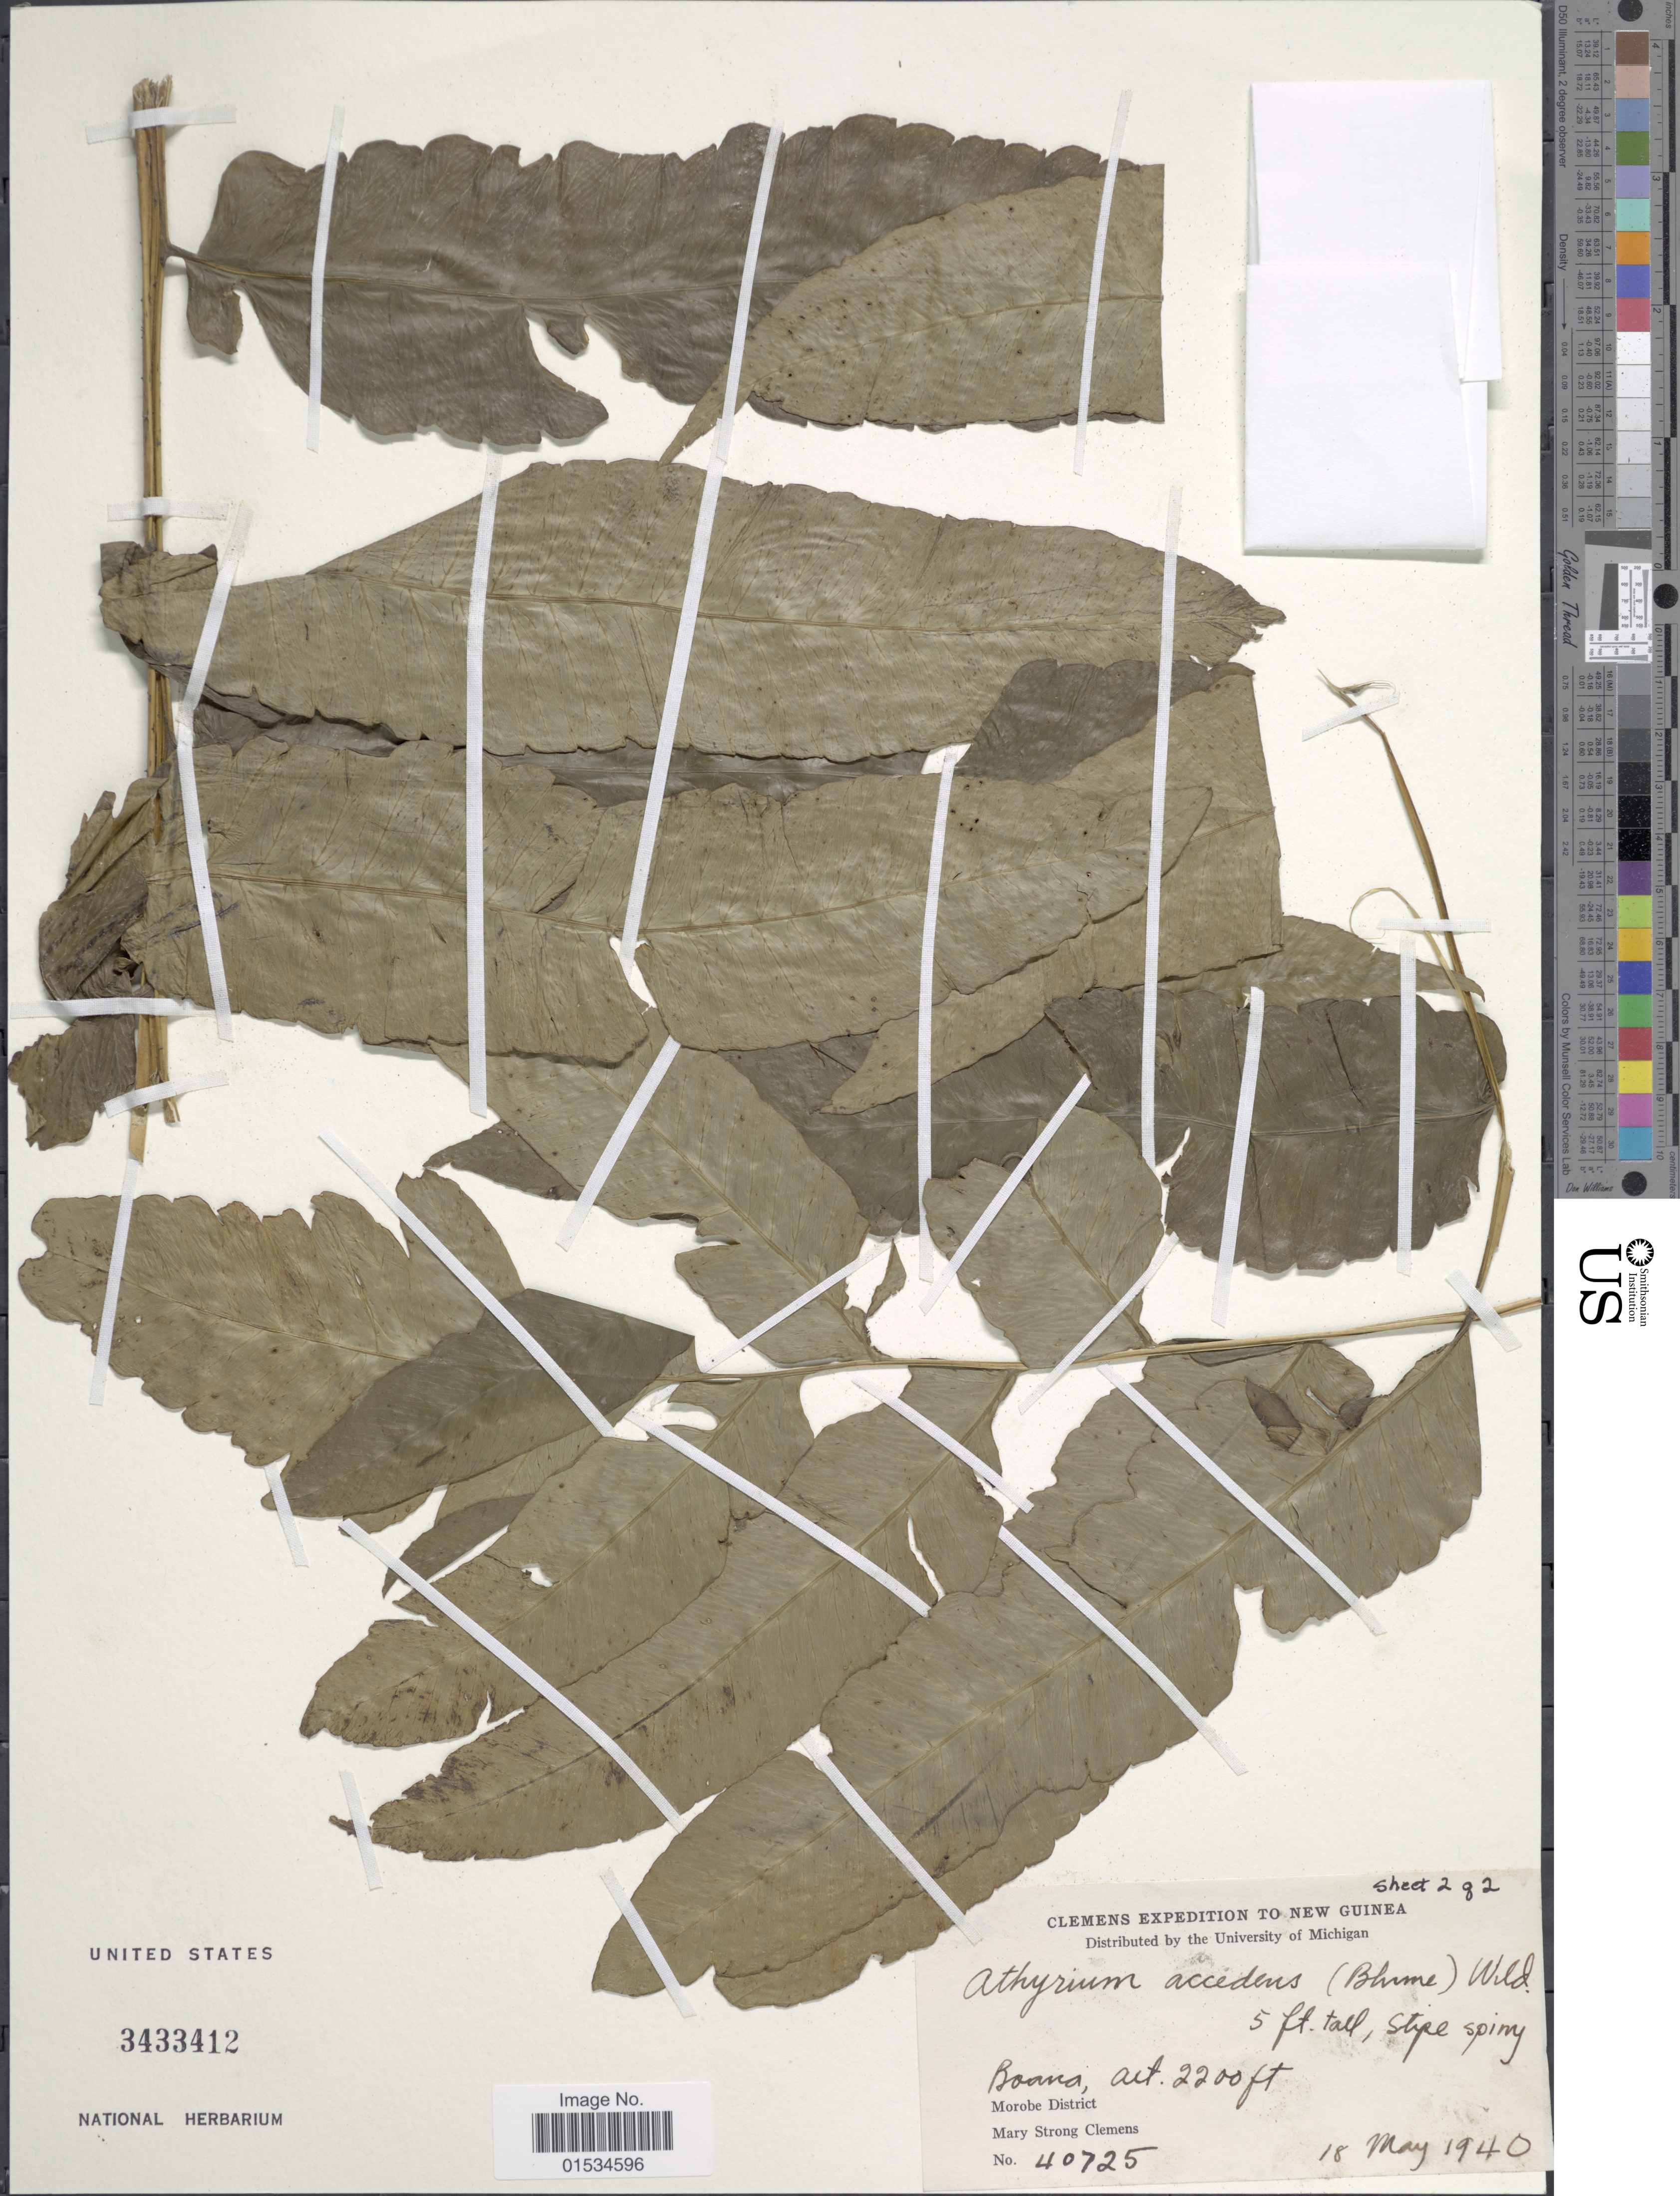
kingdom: Plantae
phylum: Tracheophyta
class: Polypodiopsida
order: Polypodiales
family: Athyriaceae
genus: Diplazium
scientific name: Diplazium accendens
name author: Blume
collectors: M. S. Clemens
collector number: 40725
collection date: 1940-05-18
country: Papua New Guinea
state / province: Morobe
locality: New Guinea, Boana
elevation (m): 671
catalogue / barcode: US 3433412